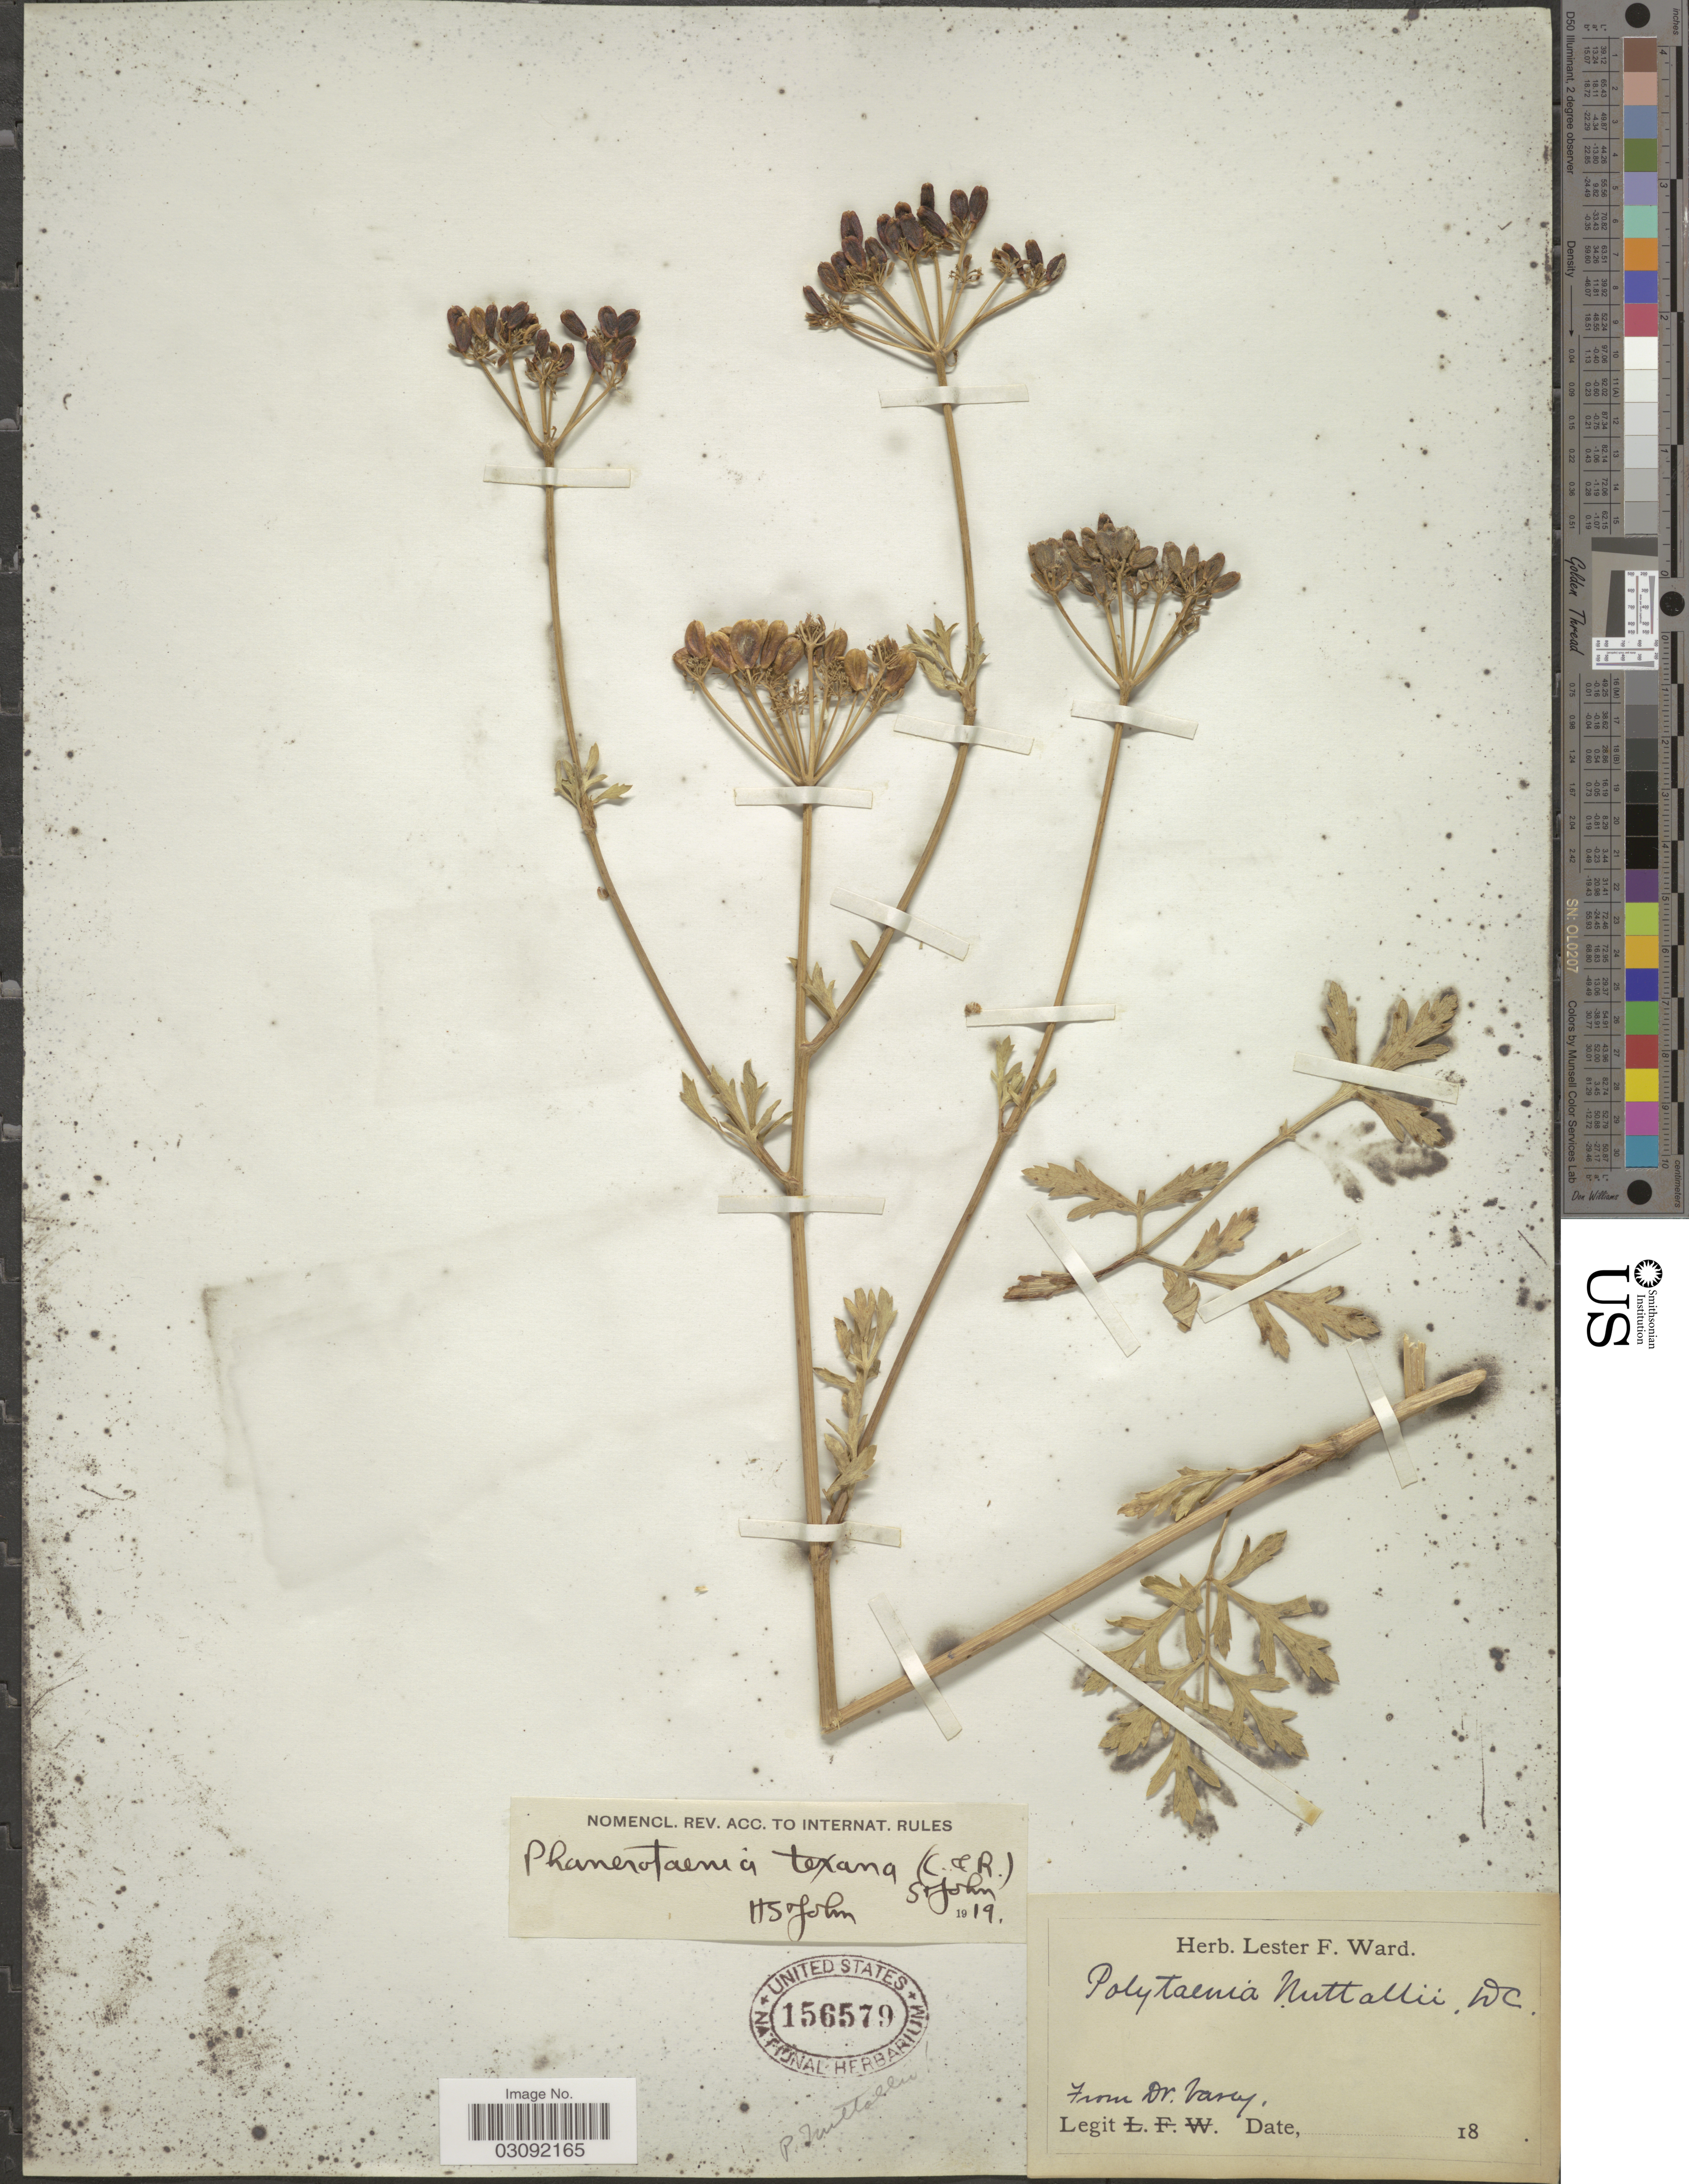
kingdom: Plantae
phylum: Tracheophyta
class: Magnoliopsida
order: Apiales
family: Apiaceae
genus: Polytaenia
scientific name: Polytaenia nuttallii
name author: DC.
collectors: Vasey, --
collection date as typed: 18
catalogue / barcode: US 156579